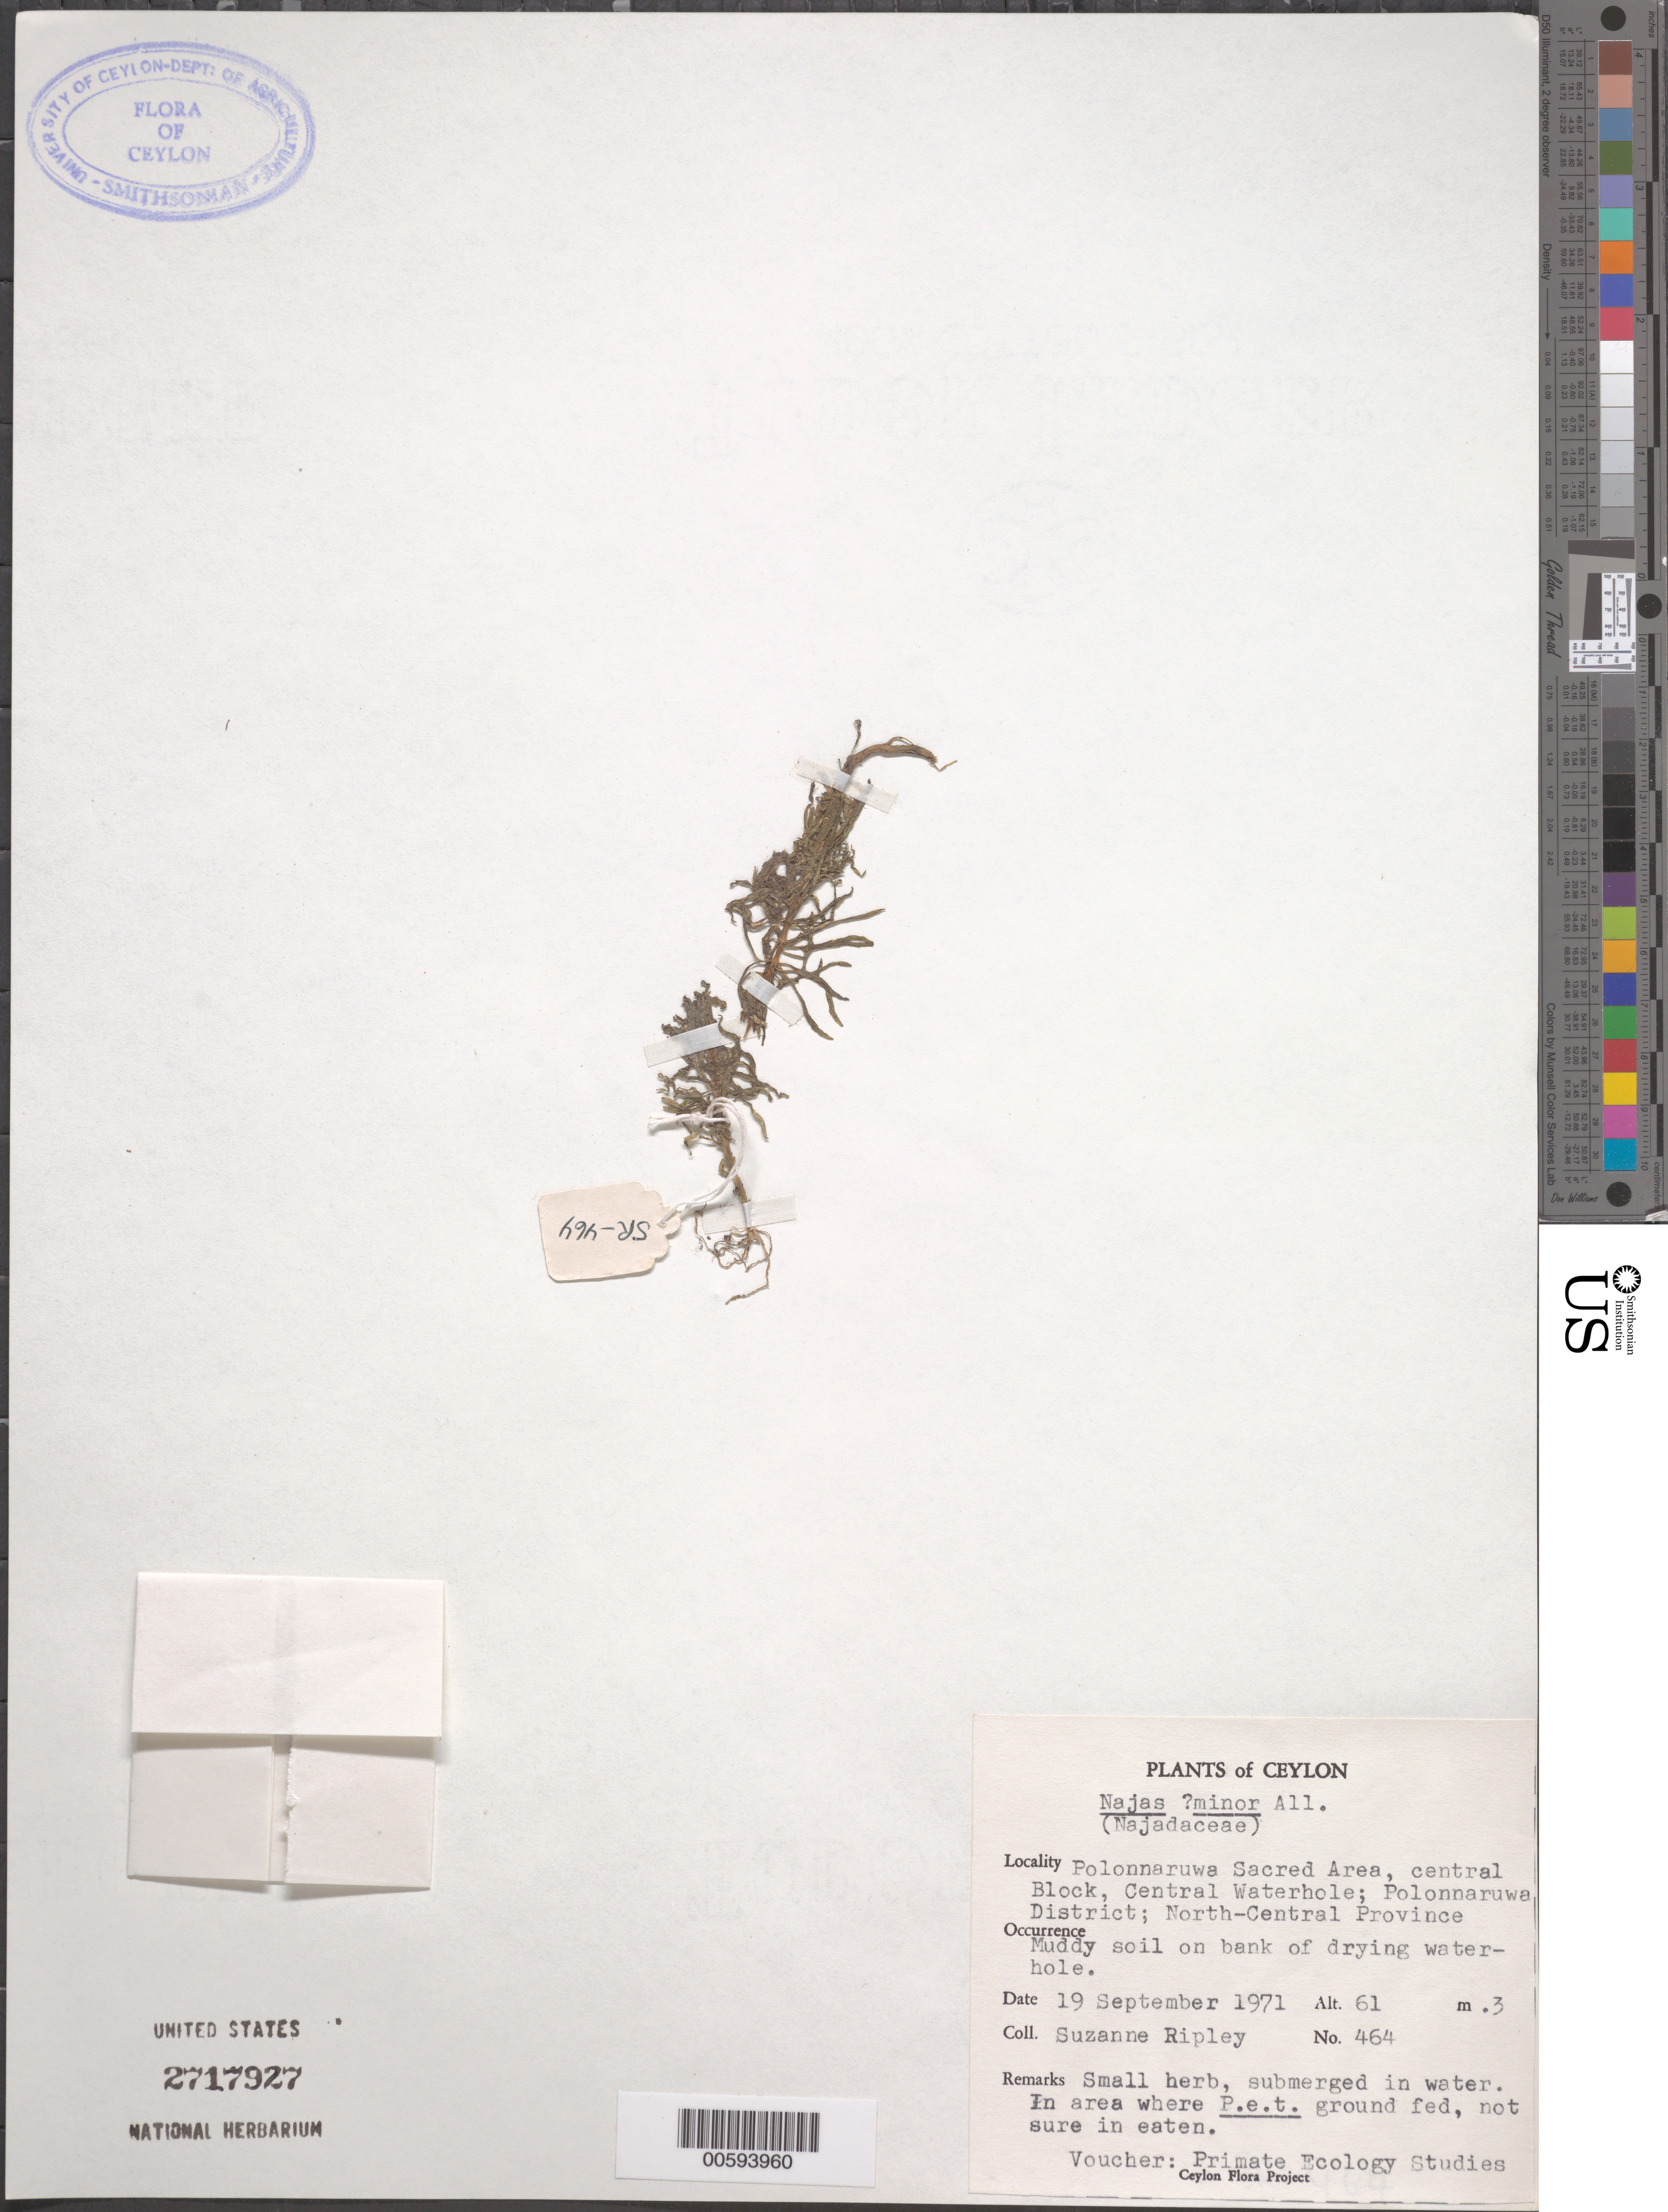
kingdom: Plantae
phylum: Tracheophyta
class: Liliopsida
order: Alismatales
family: Hydrocharitaceae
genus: Najas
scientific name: Najas minor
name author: All.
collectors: S. Ripley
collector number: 464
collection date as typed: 19 Sep 1971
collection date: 1971-09-19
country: Sri Lanka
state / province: North Central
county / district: Polonnaruwa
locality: Polonnaruwa Sacred Area, Central Water Hole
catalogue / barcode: US 2717927